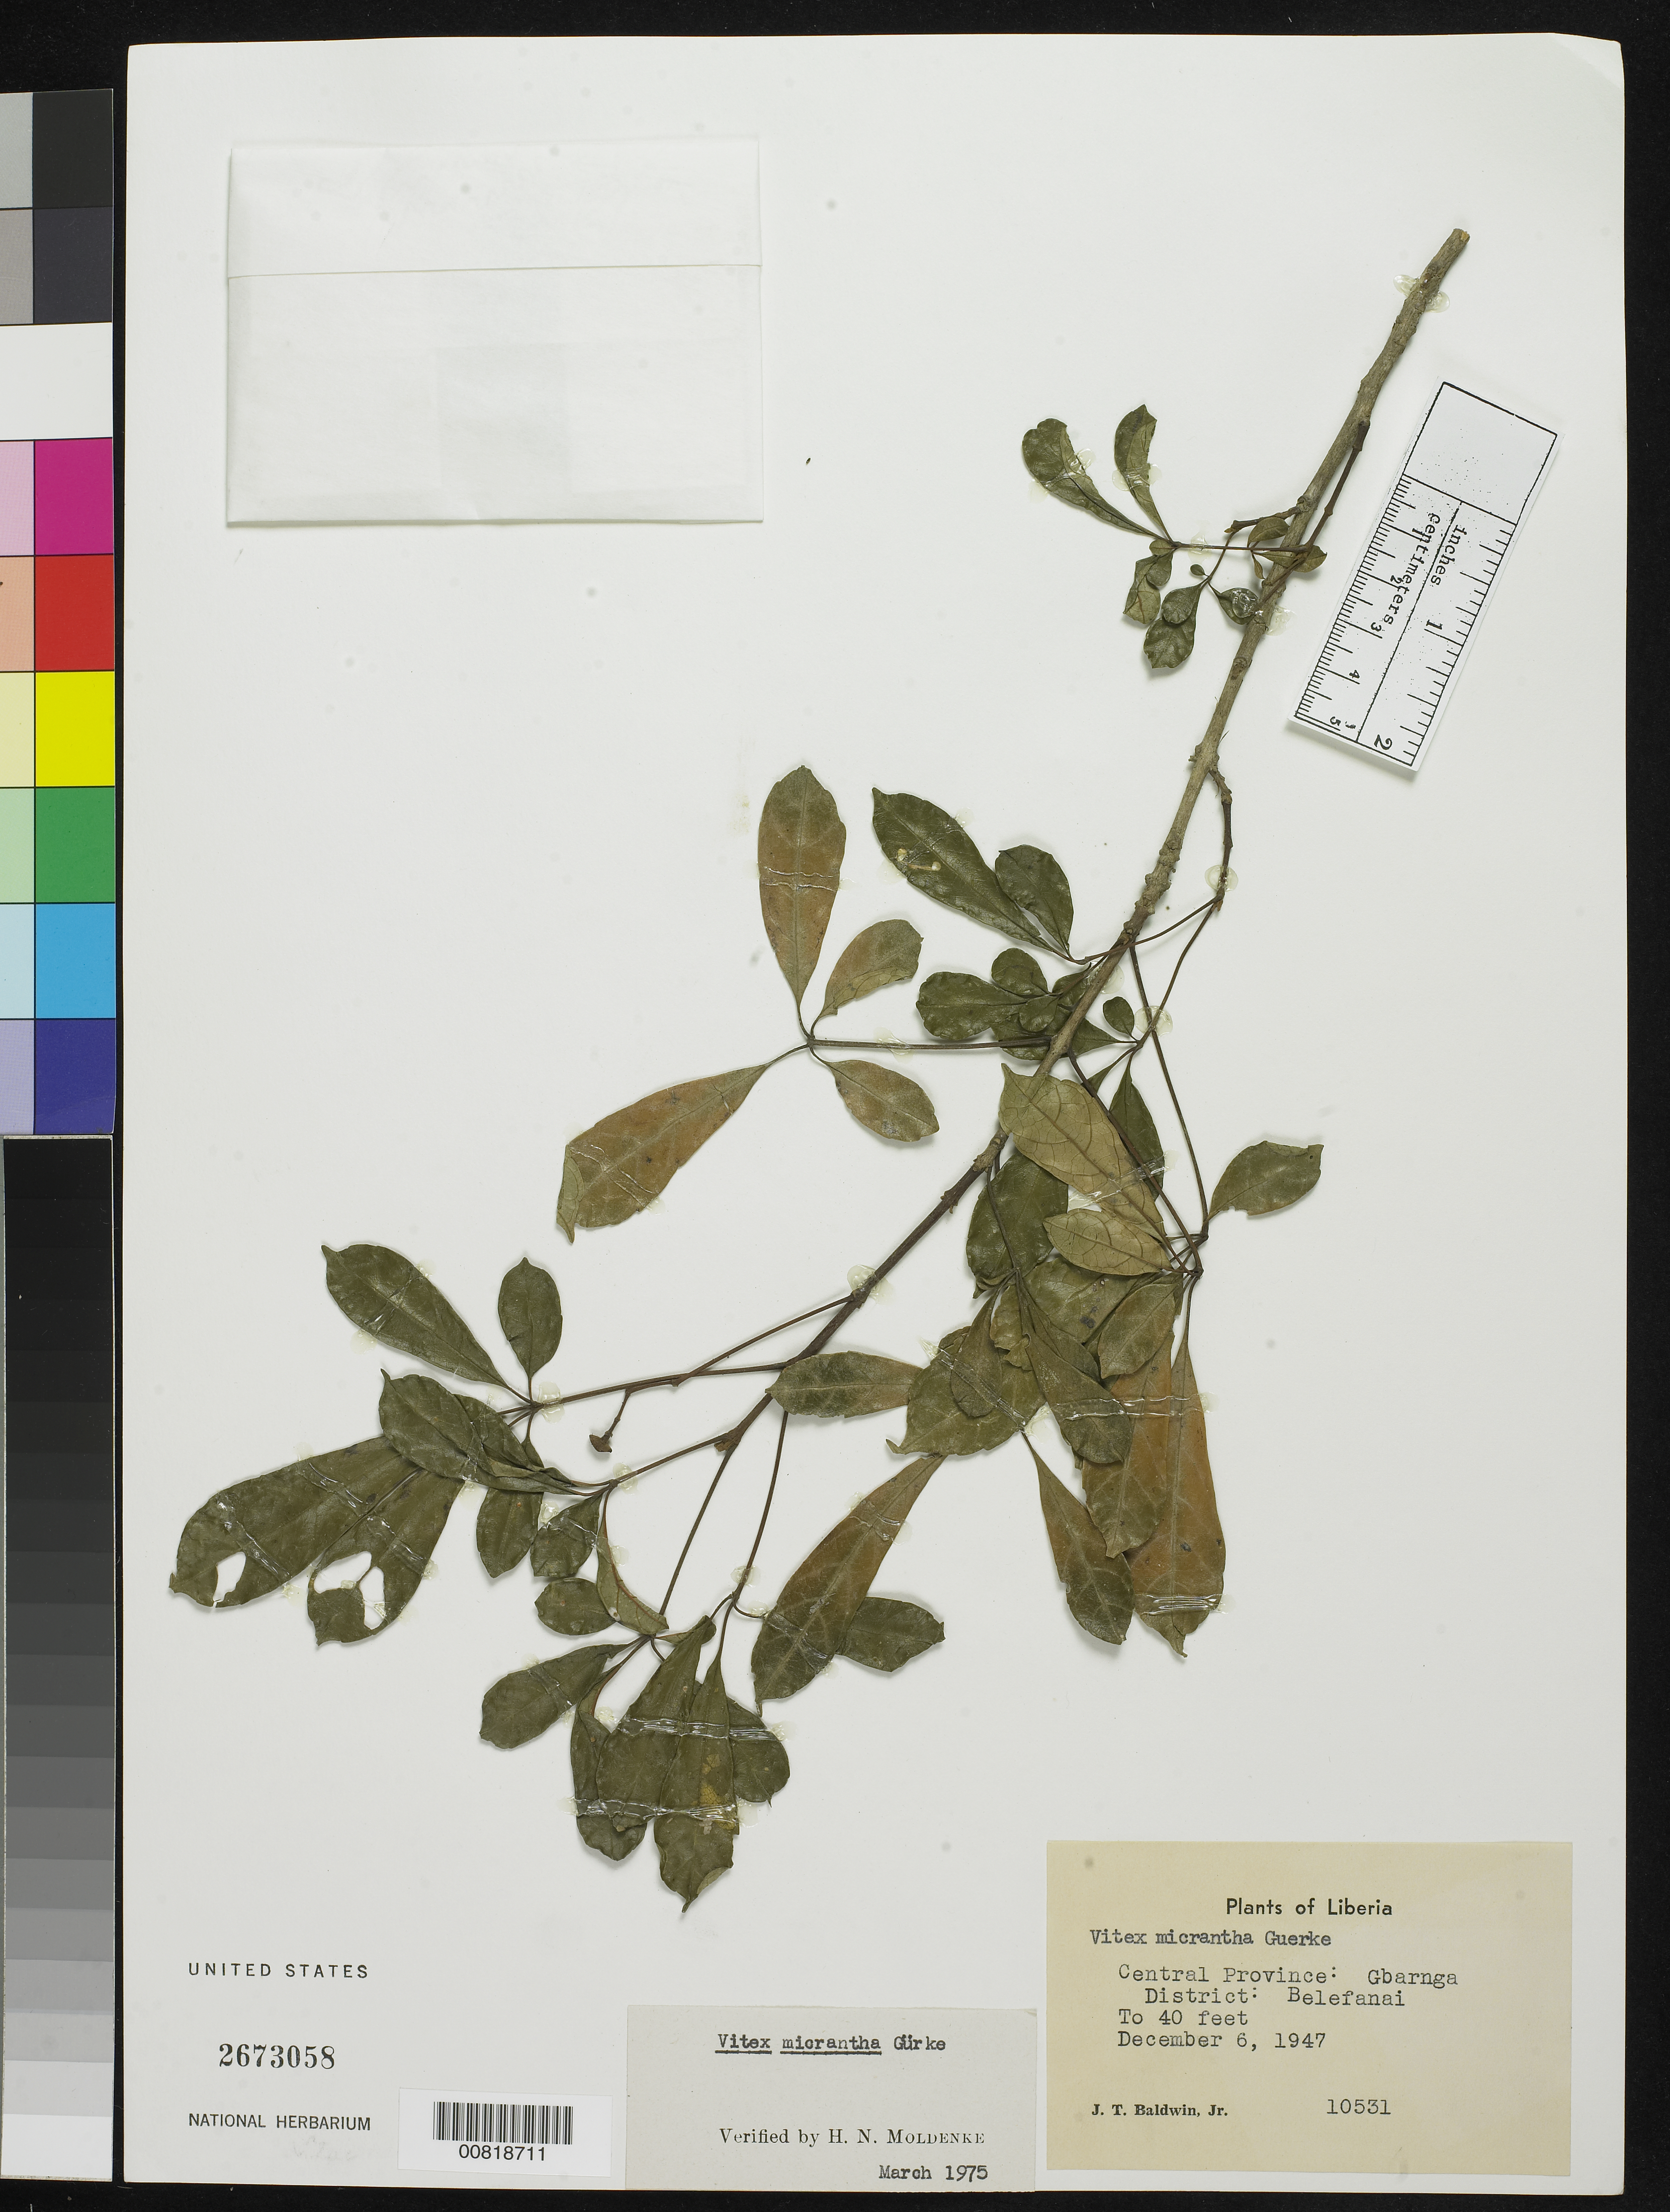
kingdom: Plantae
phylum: Tracheophyta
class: Magnoliopsida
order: Lamiales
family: Lamiaceae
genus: Vitex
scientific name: Vitex micrantha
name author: Gürke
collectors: J. T. Baldwin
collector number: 10531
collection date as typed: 6 Dec 1947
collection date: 1947-12-06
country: Liberia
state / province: Bong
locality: Central Province: Gbarnga District, Belefanai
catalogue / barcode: US 2673058